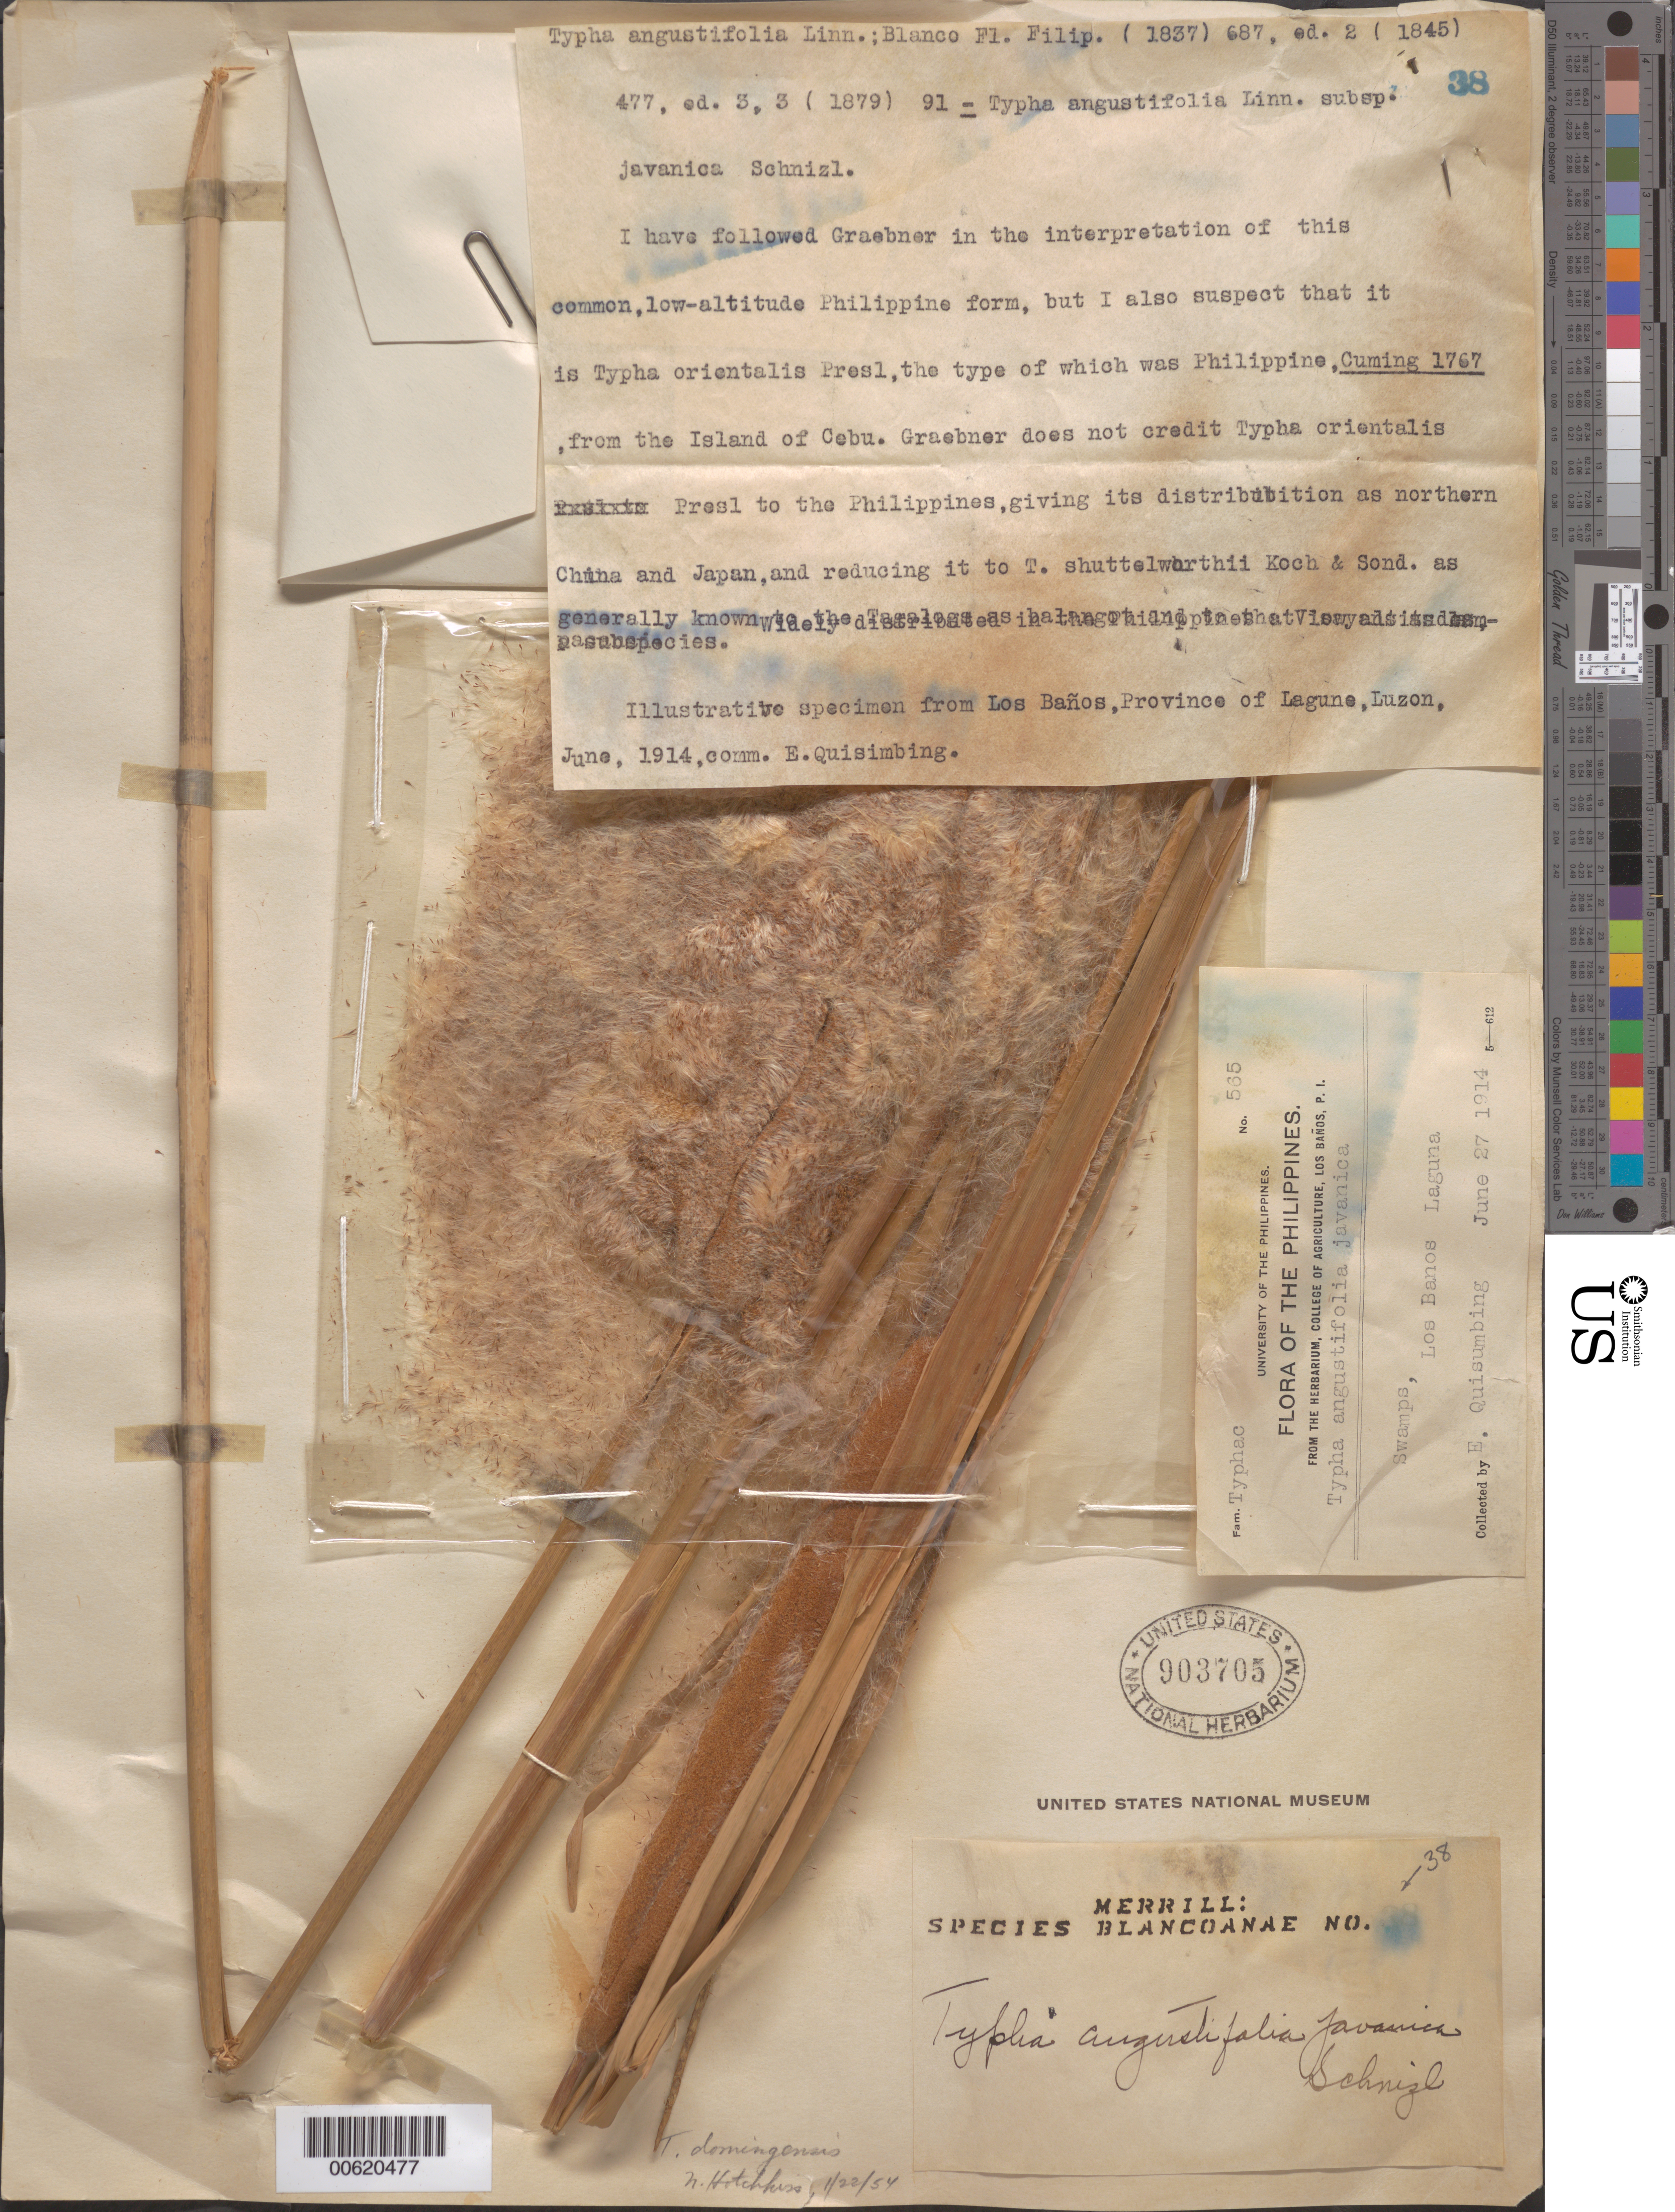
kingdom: Plantae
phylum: Tracheophyta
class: Liliopsida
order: Poales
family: Typhaceae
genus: Typha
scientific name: Typha domingensis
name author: Pers.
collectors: E. Quisumbing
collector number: Sp. Blancoan. 0038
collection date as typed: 27 Jun 1914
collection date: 1914-06-27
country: Philippines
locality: Los Banos Laguna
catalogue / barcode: US 903705